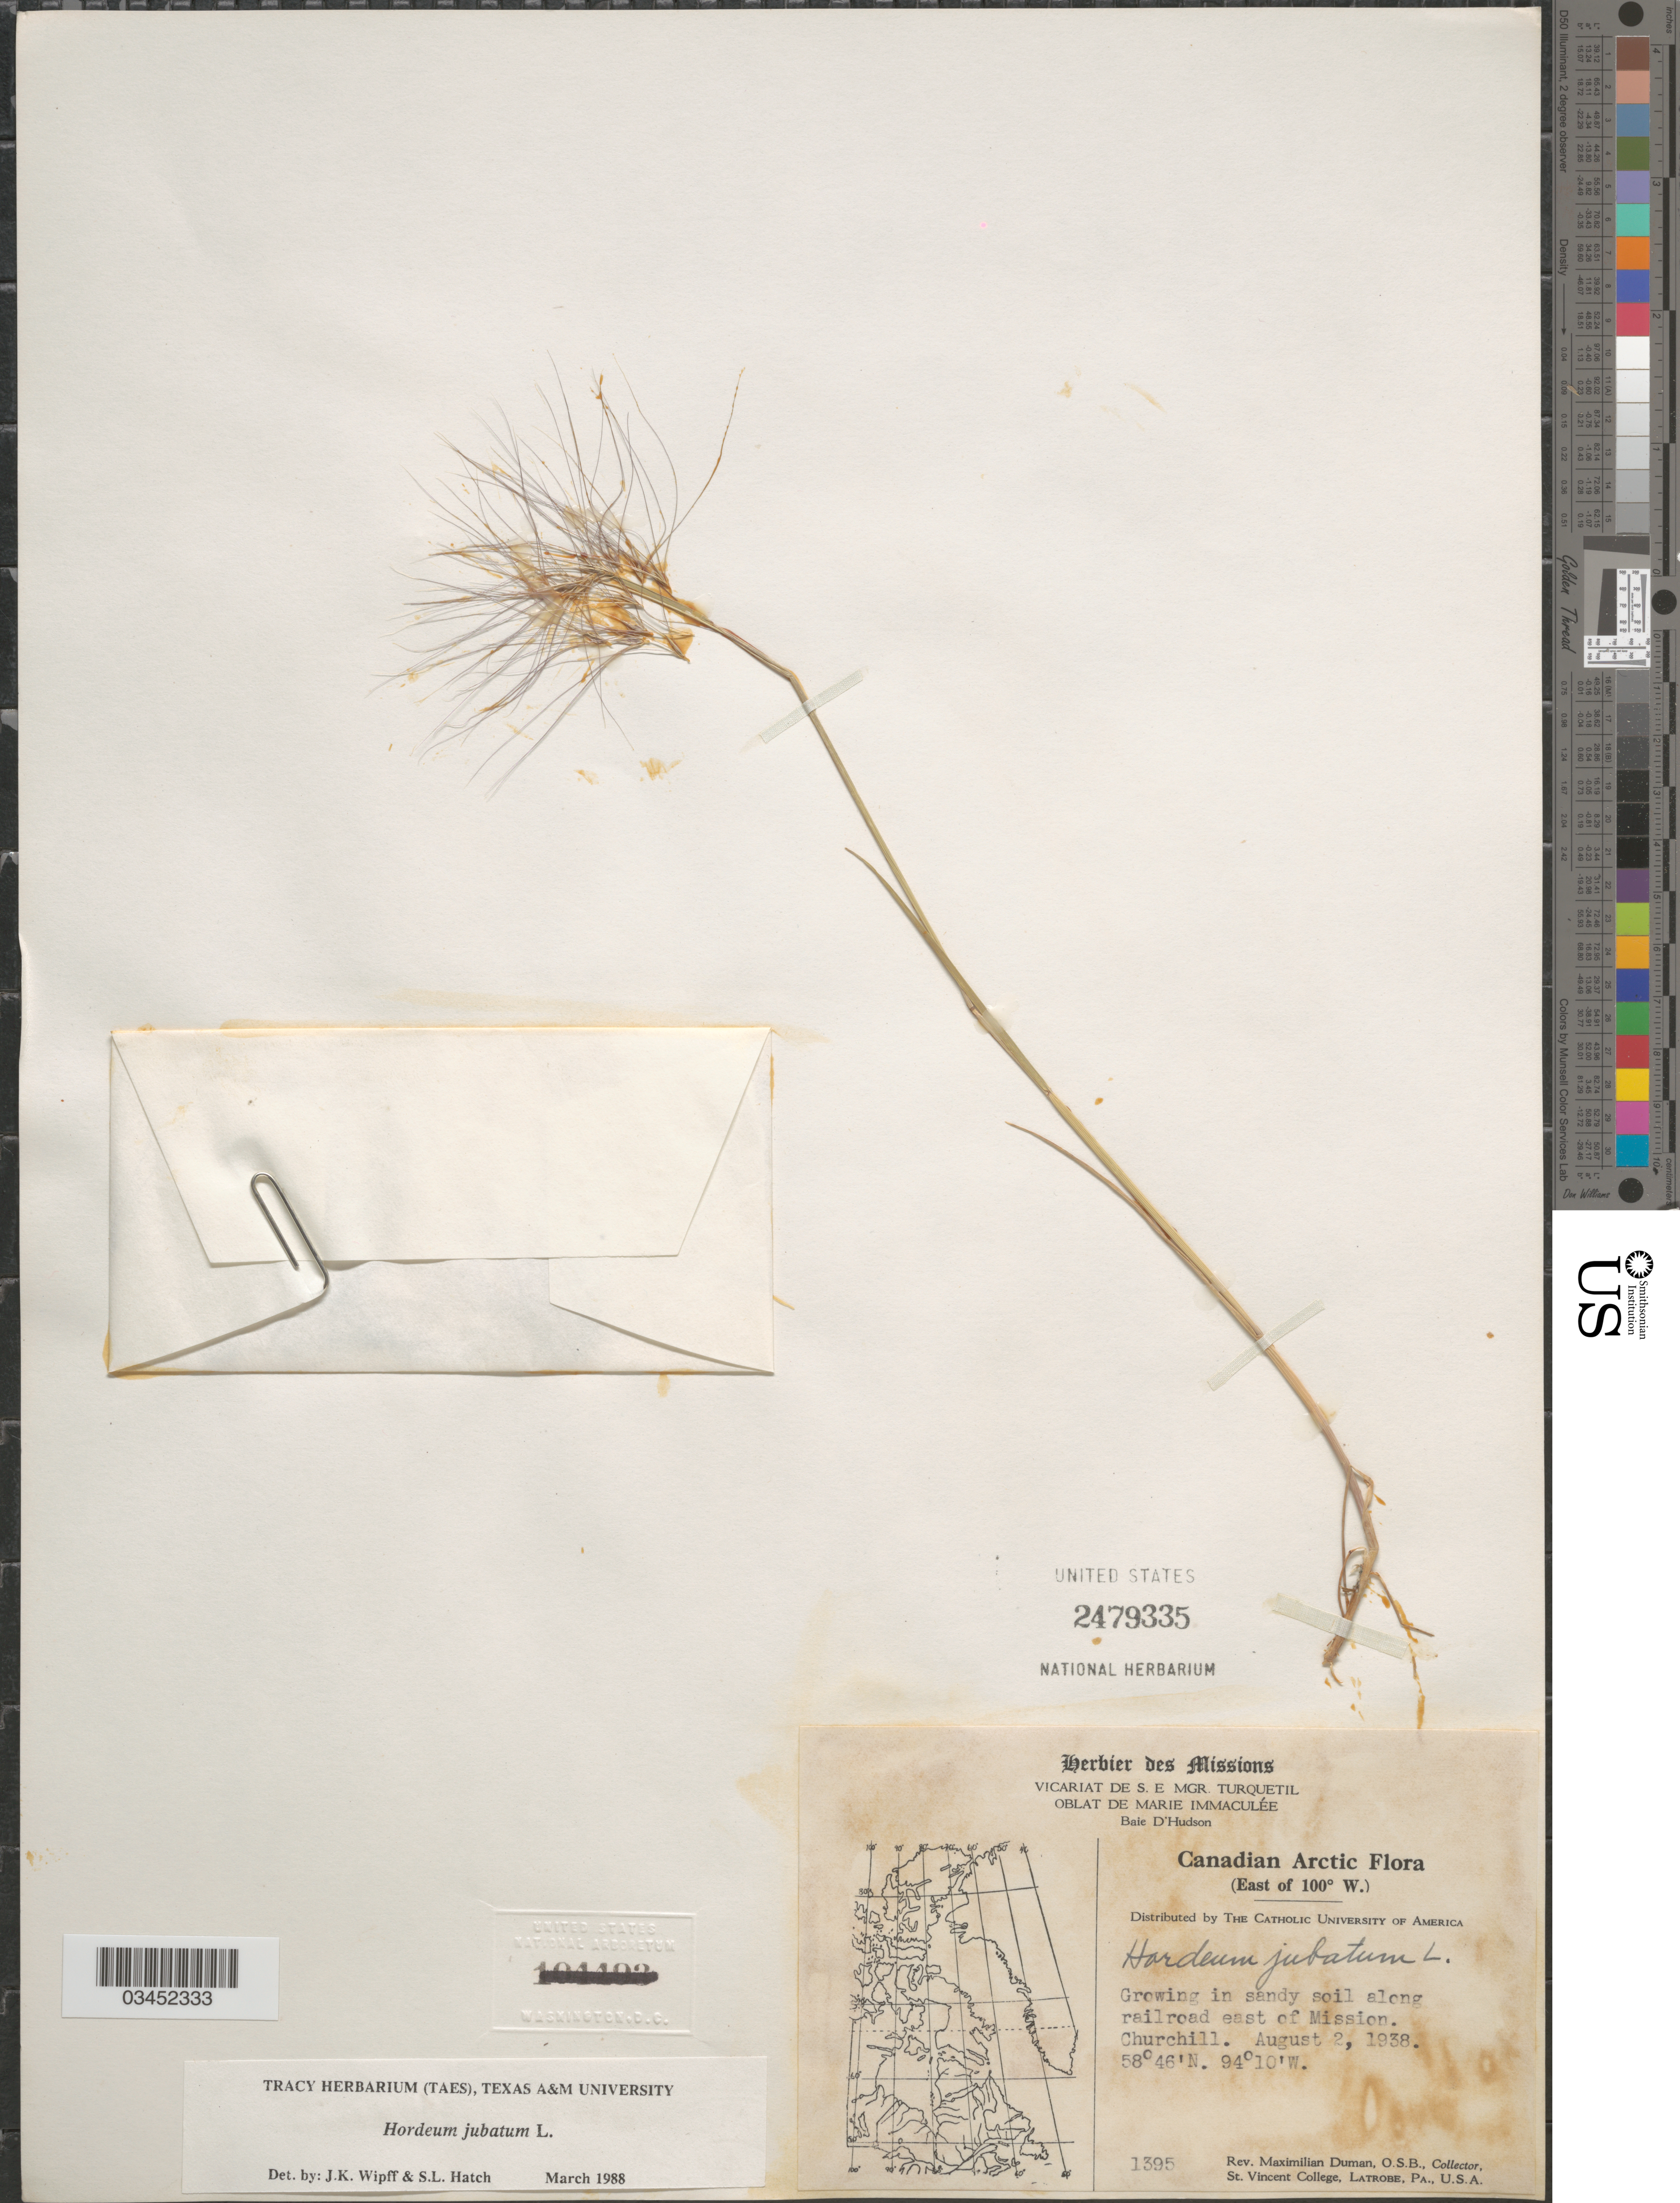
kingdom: Plantae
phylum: Tracheophyta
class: Liliopsida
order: Poales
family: Poaceae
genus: Hordeum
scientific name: Hordeum jubatum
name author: L.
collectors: M. Duman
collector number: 1395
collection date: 1938-08-02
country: Canada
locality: Canadian Arctic (East of 100° W.). Growing in sandy soil along railroad east of Mission. Churchill.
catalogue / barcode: US 2479335